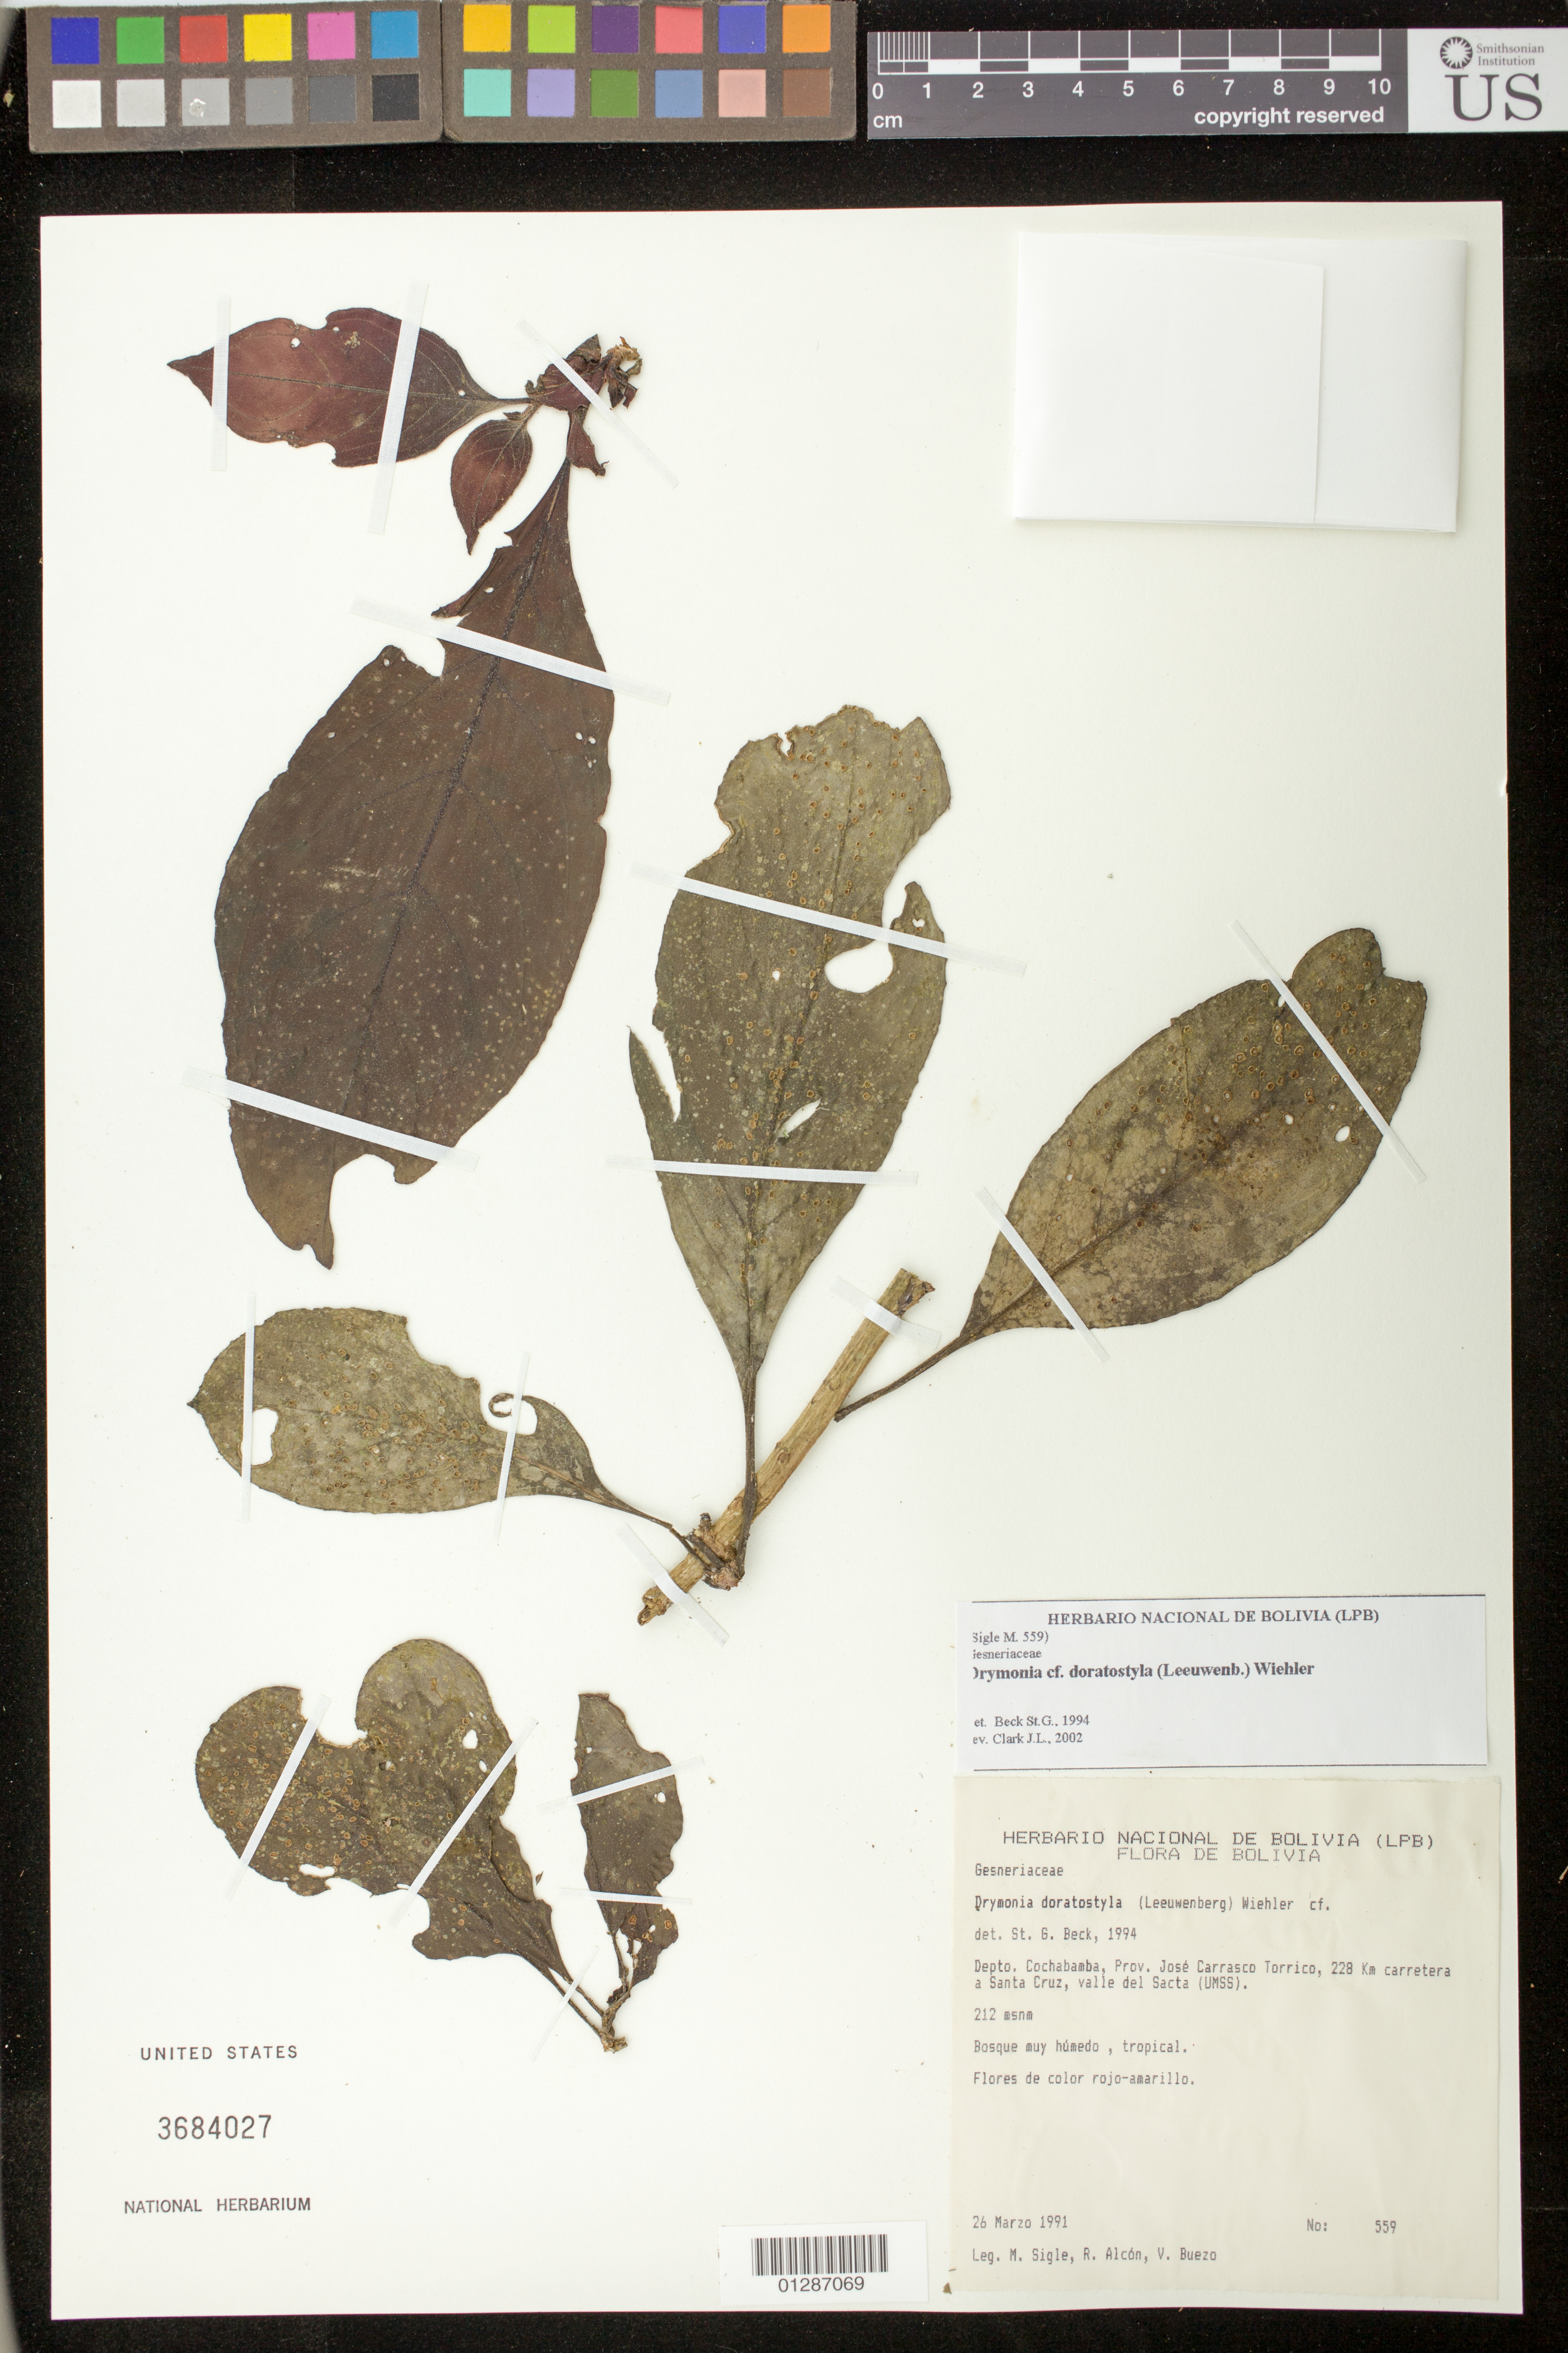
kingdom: Plantae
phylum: Tracheophyta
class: Magnoliopsida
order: Lamiales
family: Gesneriaceae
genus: Drymonia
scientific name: Drymonia doratostyla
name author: (Leeuwenb.) Wiehler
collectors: M. Sigle, R. Alcon & V. Buezo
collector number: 559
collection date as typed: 26 Mar 1991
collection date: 1991-03-26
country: Bolivia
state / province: Cochabamba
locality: Prov. Jose Carrasco Torrico, 228 km carretera a Santa Cruz, valle del Sacta (UMSS).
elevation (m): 212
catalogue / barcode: US 3684027